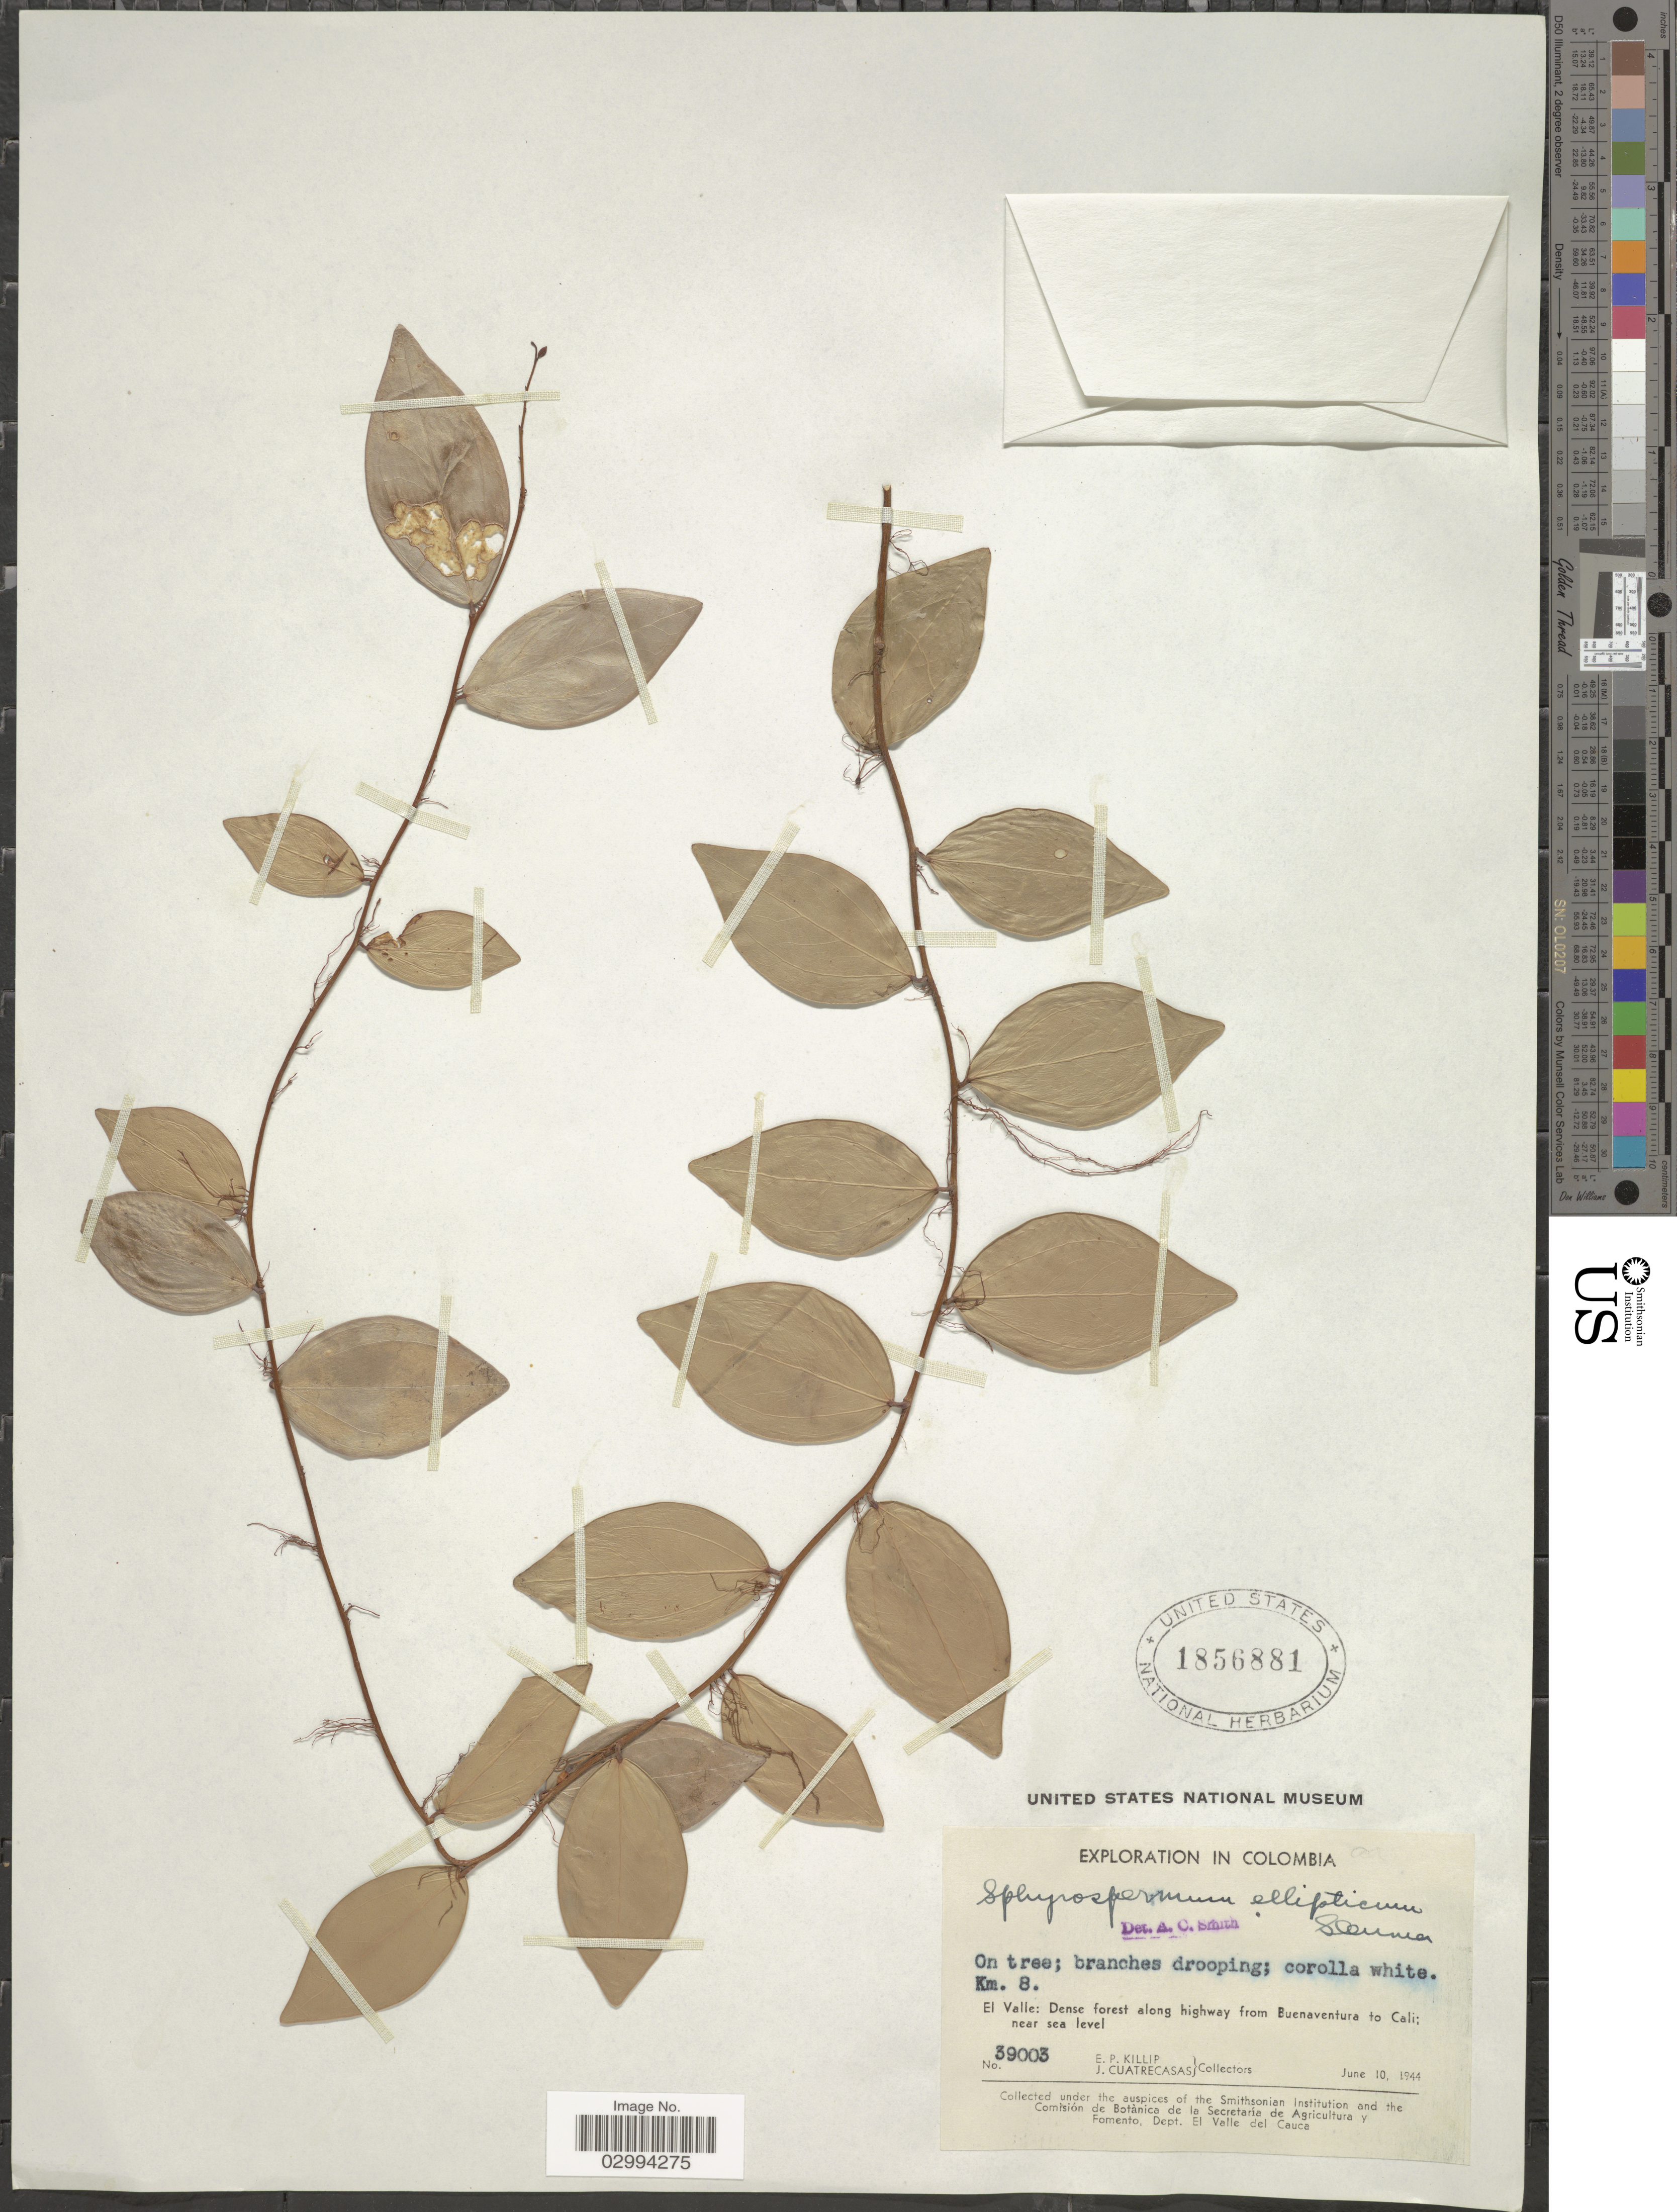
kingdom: Plantae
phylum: Tracheophyta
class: Magnoliopsida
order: Ericales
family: Ericaceae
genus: Sphyrospermum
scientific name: Sphyrospermum ellipticum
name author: Sleumer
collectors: E. P. Killip & J. Cuatrecasas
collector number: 39003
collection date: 1944-06-10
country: Colombia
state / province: Valle del Cauca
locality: Km. 8. El Valle: Dense forest along highway from Buenaventura to Cali.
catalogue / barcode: US 1856881